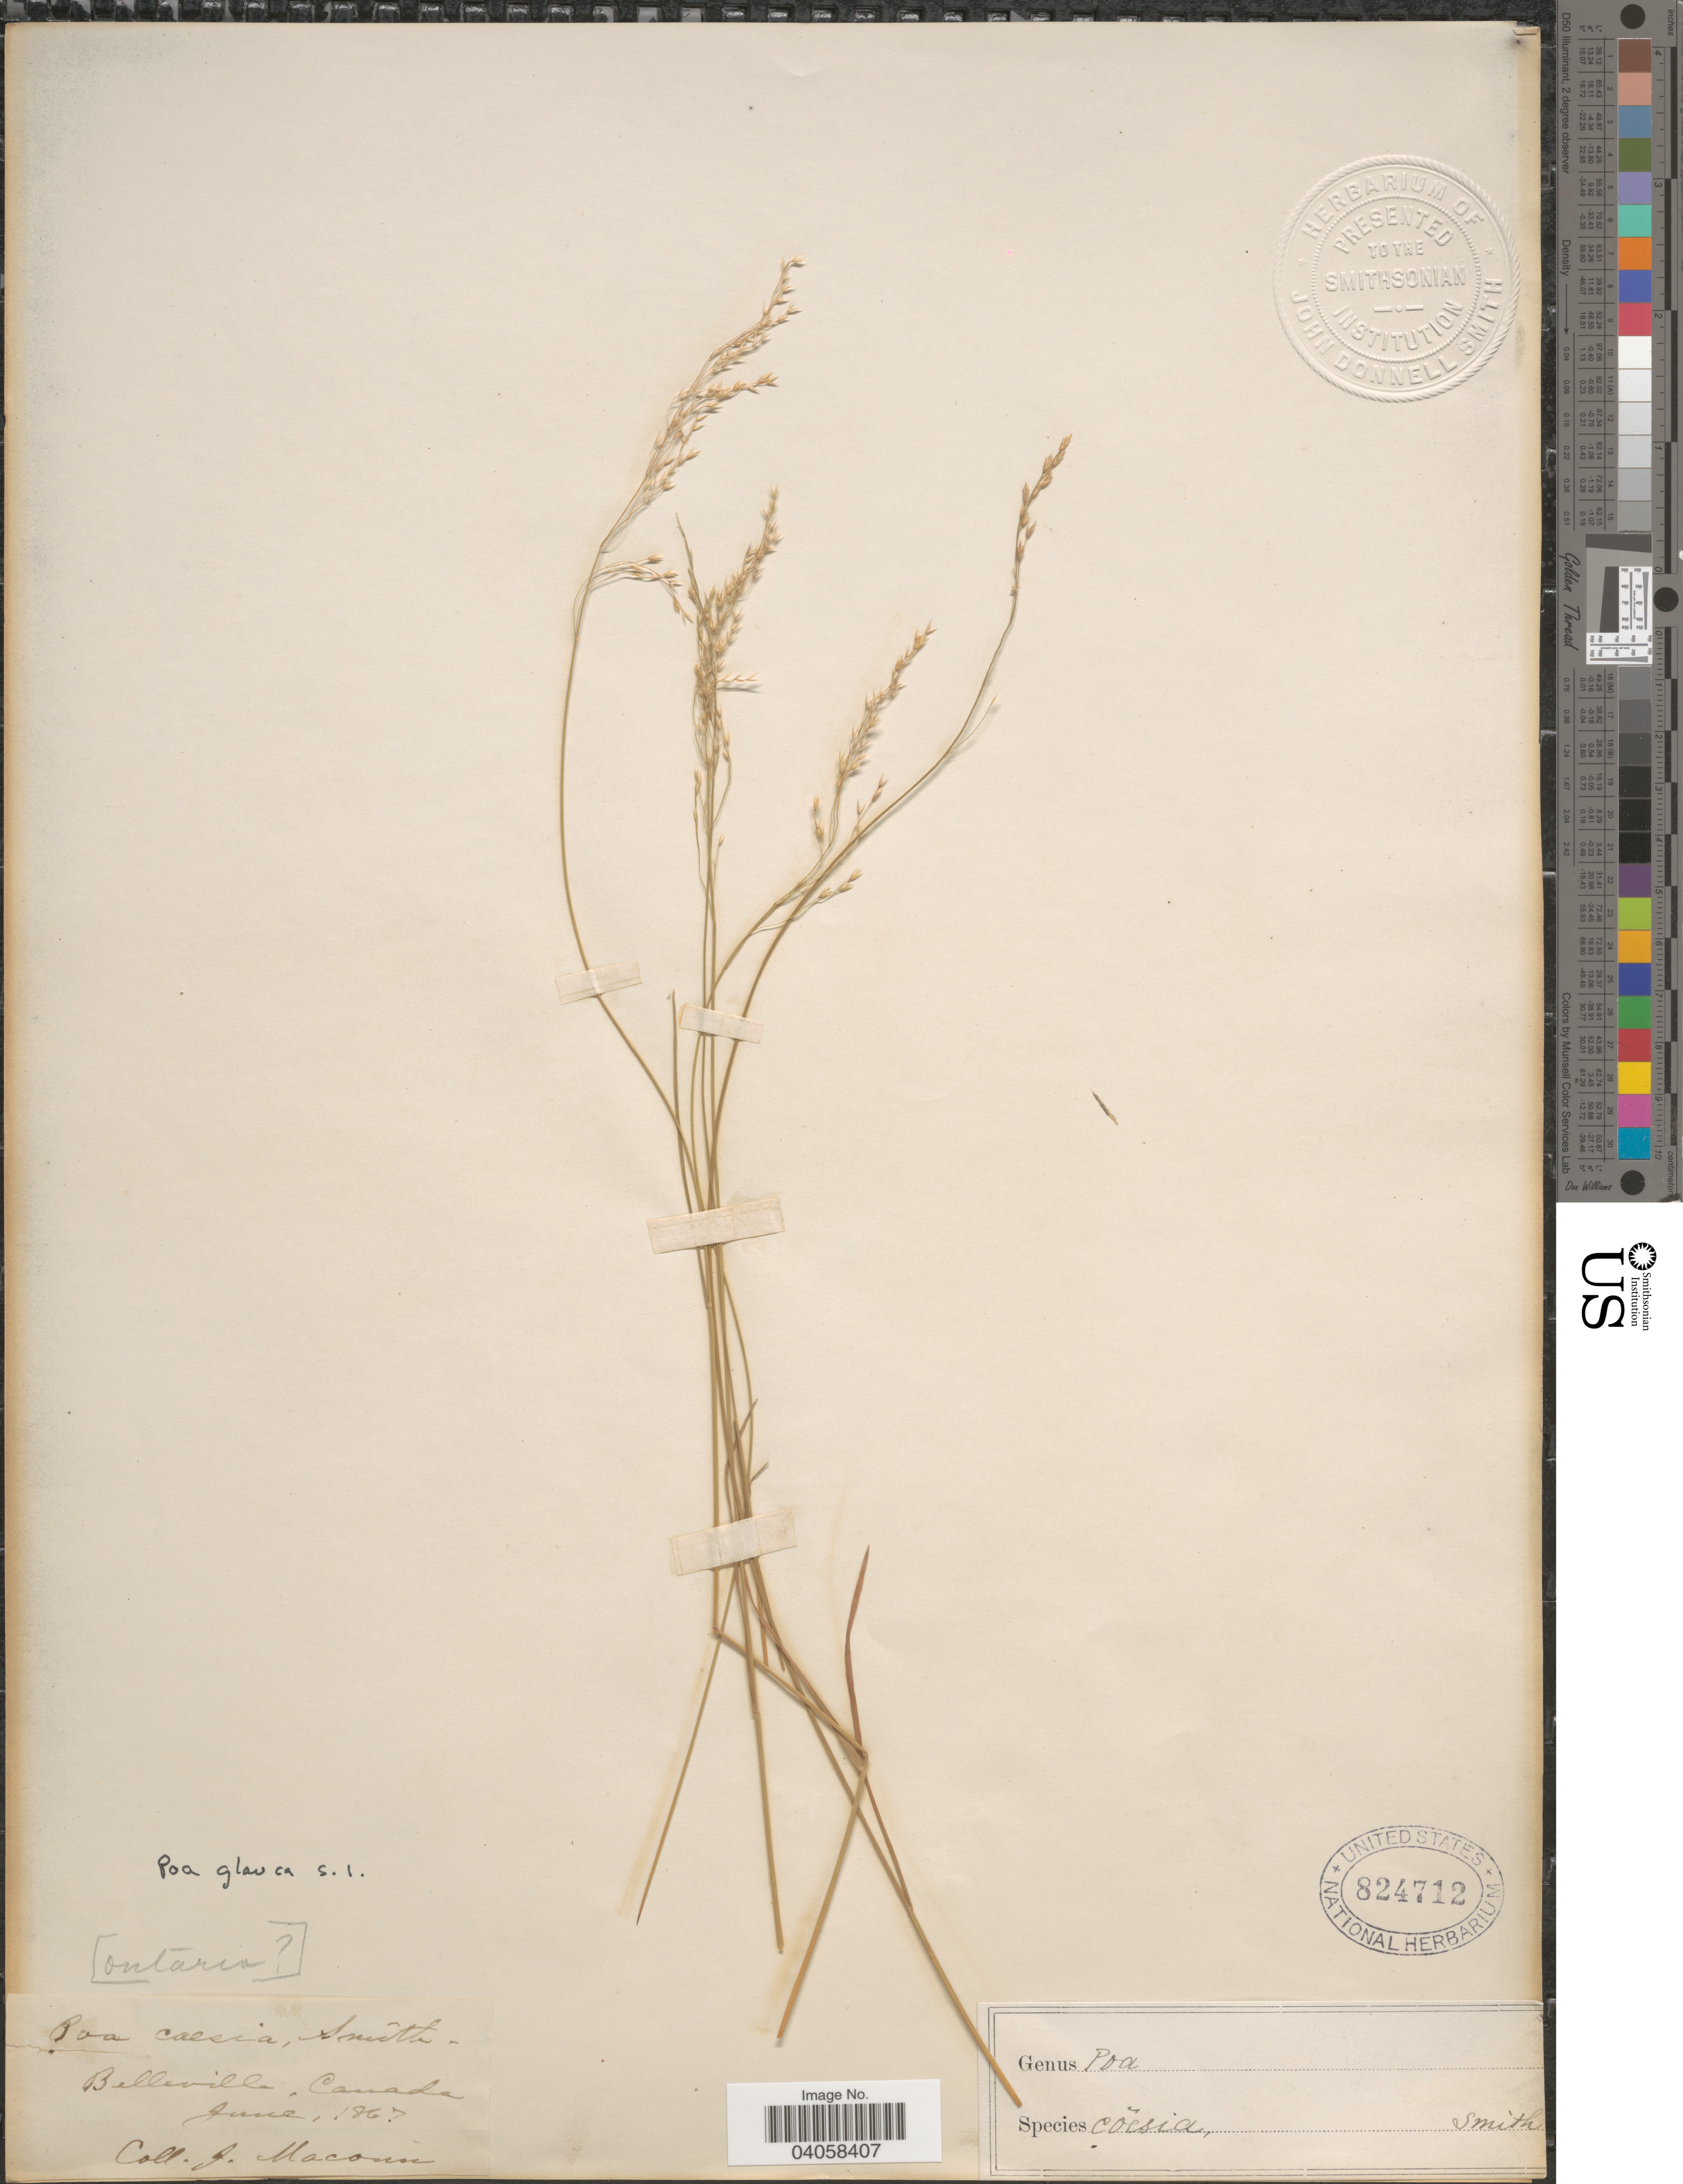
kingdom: Plantae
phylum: Tracheophyta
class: Liliopsida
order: Poales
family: Poaceae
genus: Poa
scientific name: Poa glauca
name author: Vahl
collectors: J. Macoun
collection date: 1867-06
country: Canada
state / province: Ontario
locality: Belleville.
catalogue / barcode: US 824712